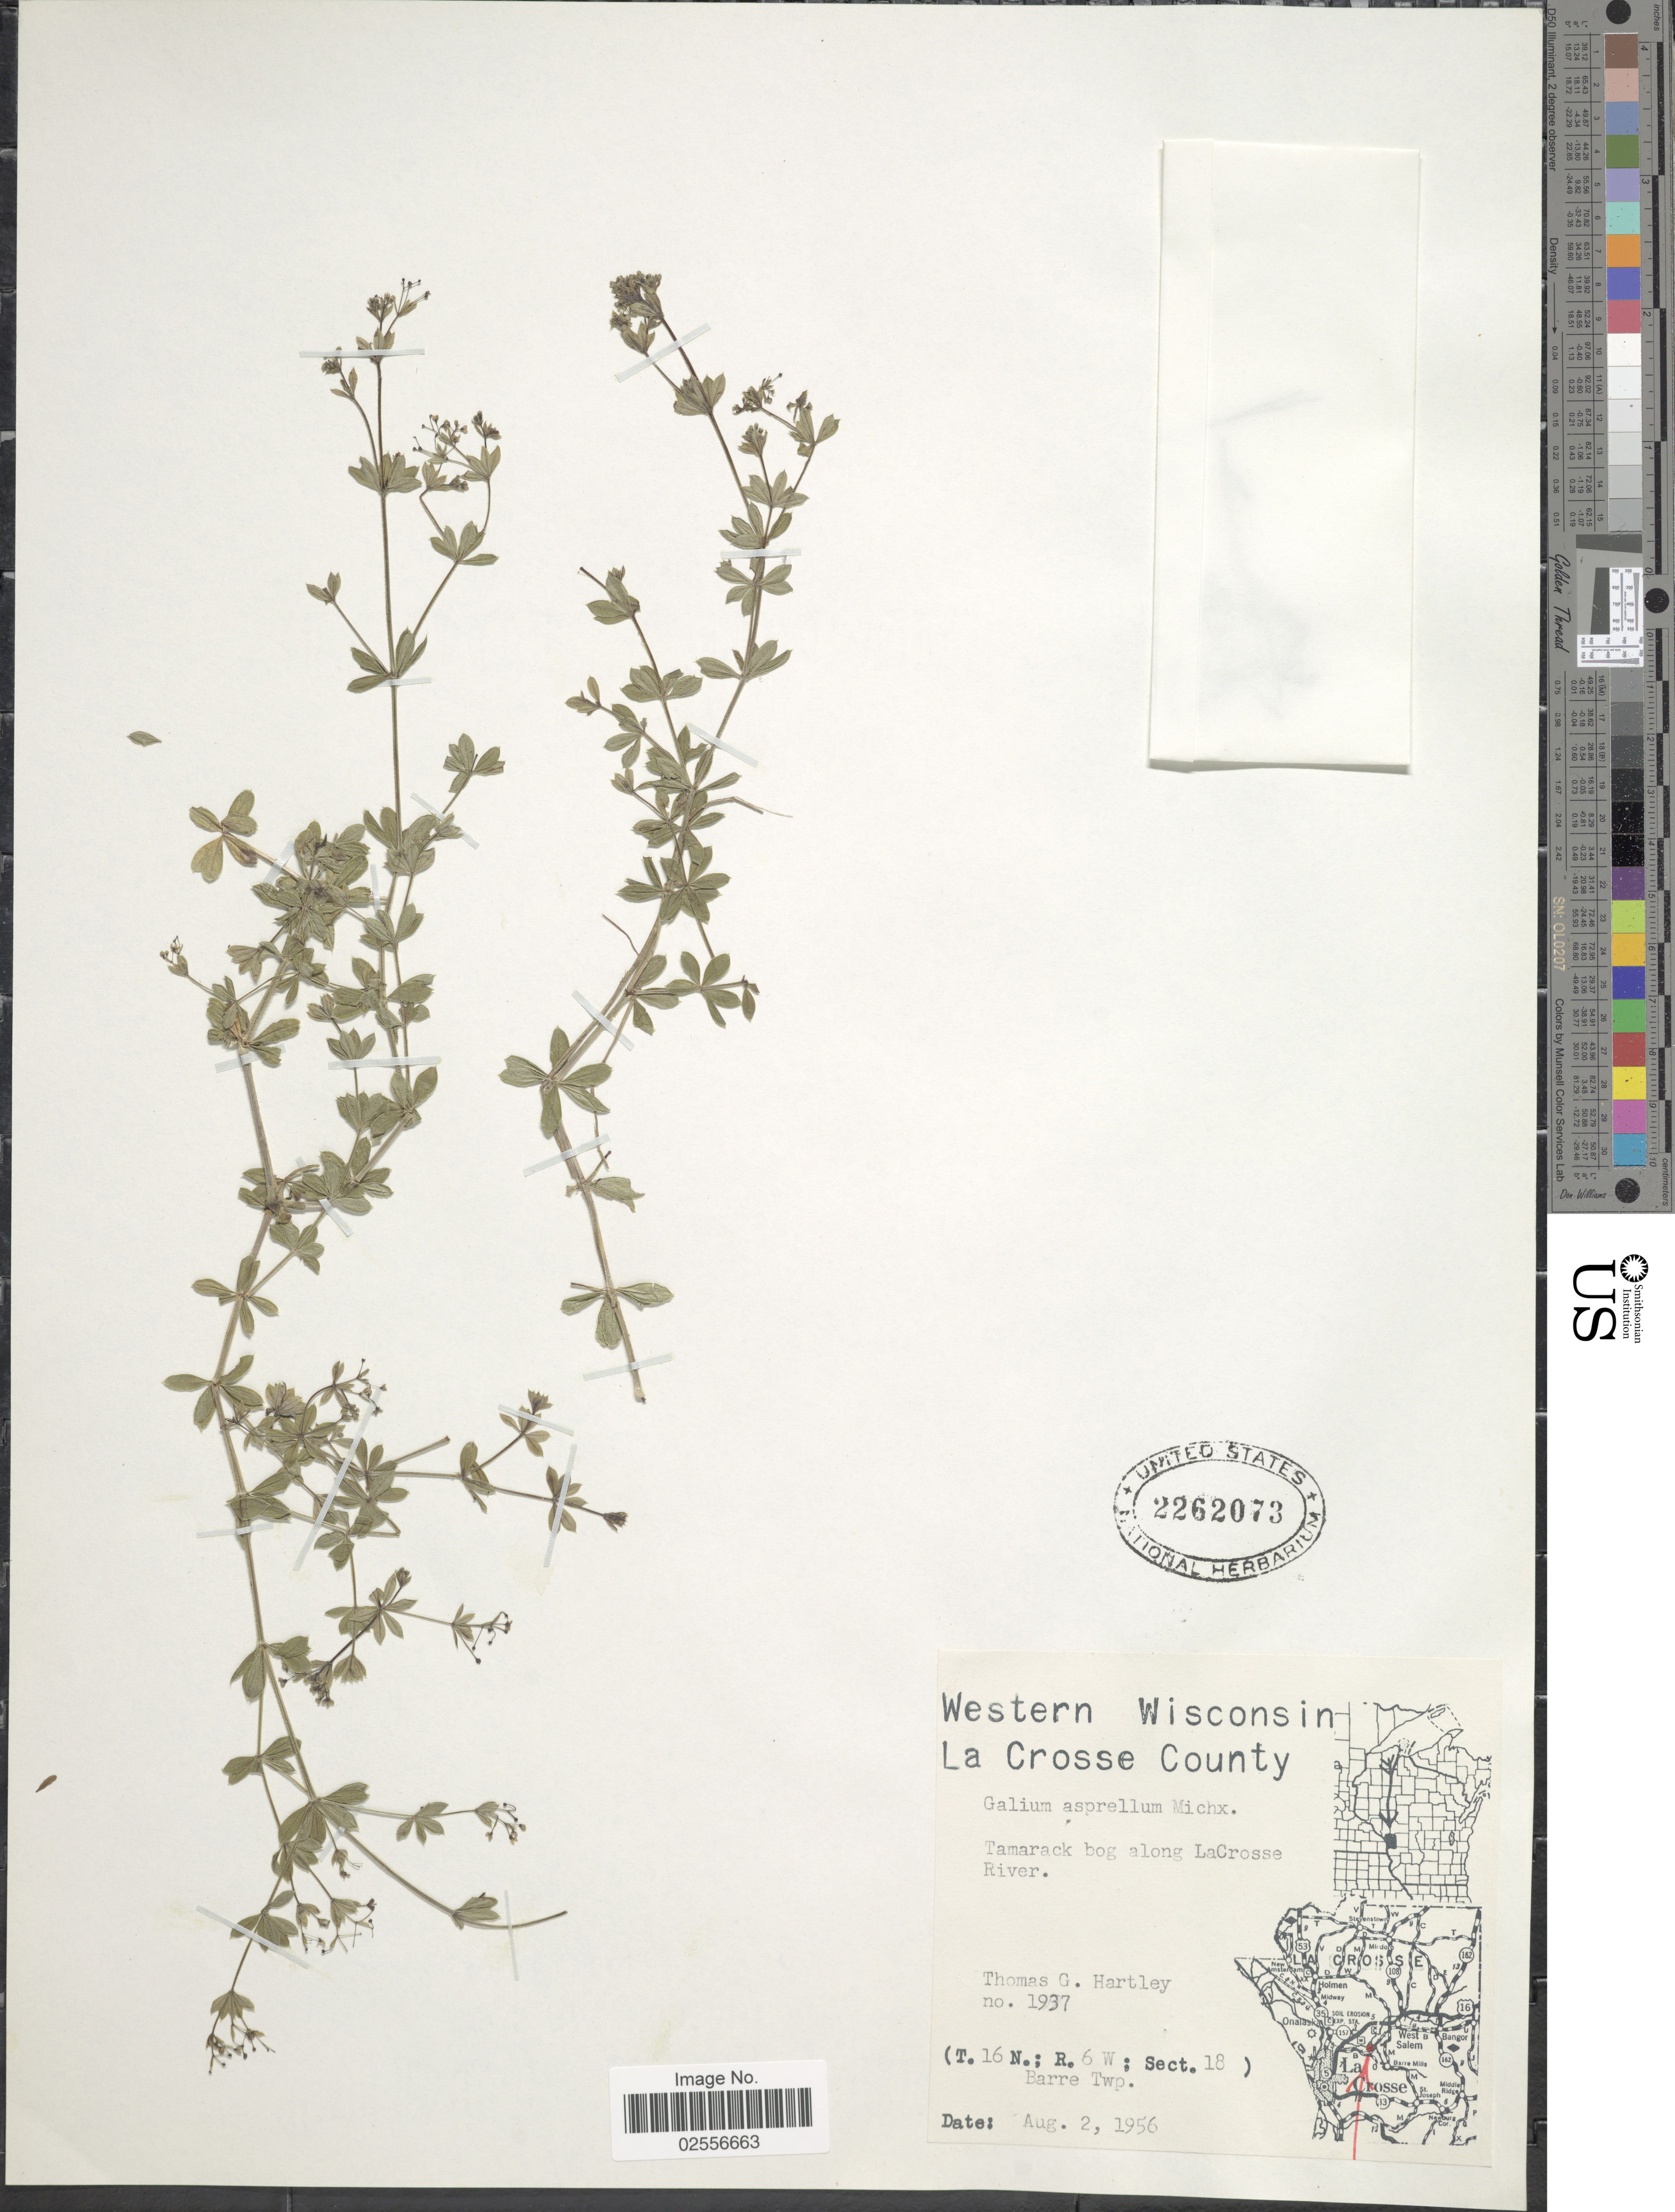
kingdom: Plantae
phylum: Tracheophyta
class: Magnoliopsida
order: Gentianales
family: Rubiaceae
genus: Galium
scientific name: Galium asprellum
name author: Michx.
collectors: T. G. Hartley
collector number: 1937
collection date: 1956-08-02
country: United States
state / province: Wisconsin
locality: Western Wisconsin. La Crosse County. Tamarack bog along LaCrosse River. (T.16 N.; R.6W; Sect.18) Barre Twp.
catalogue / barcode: US 2262073